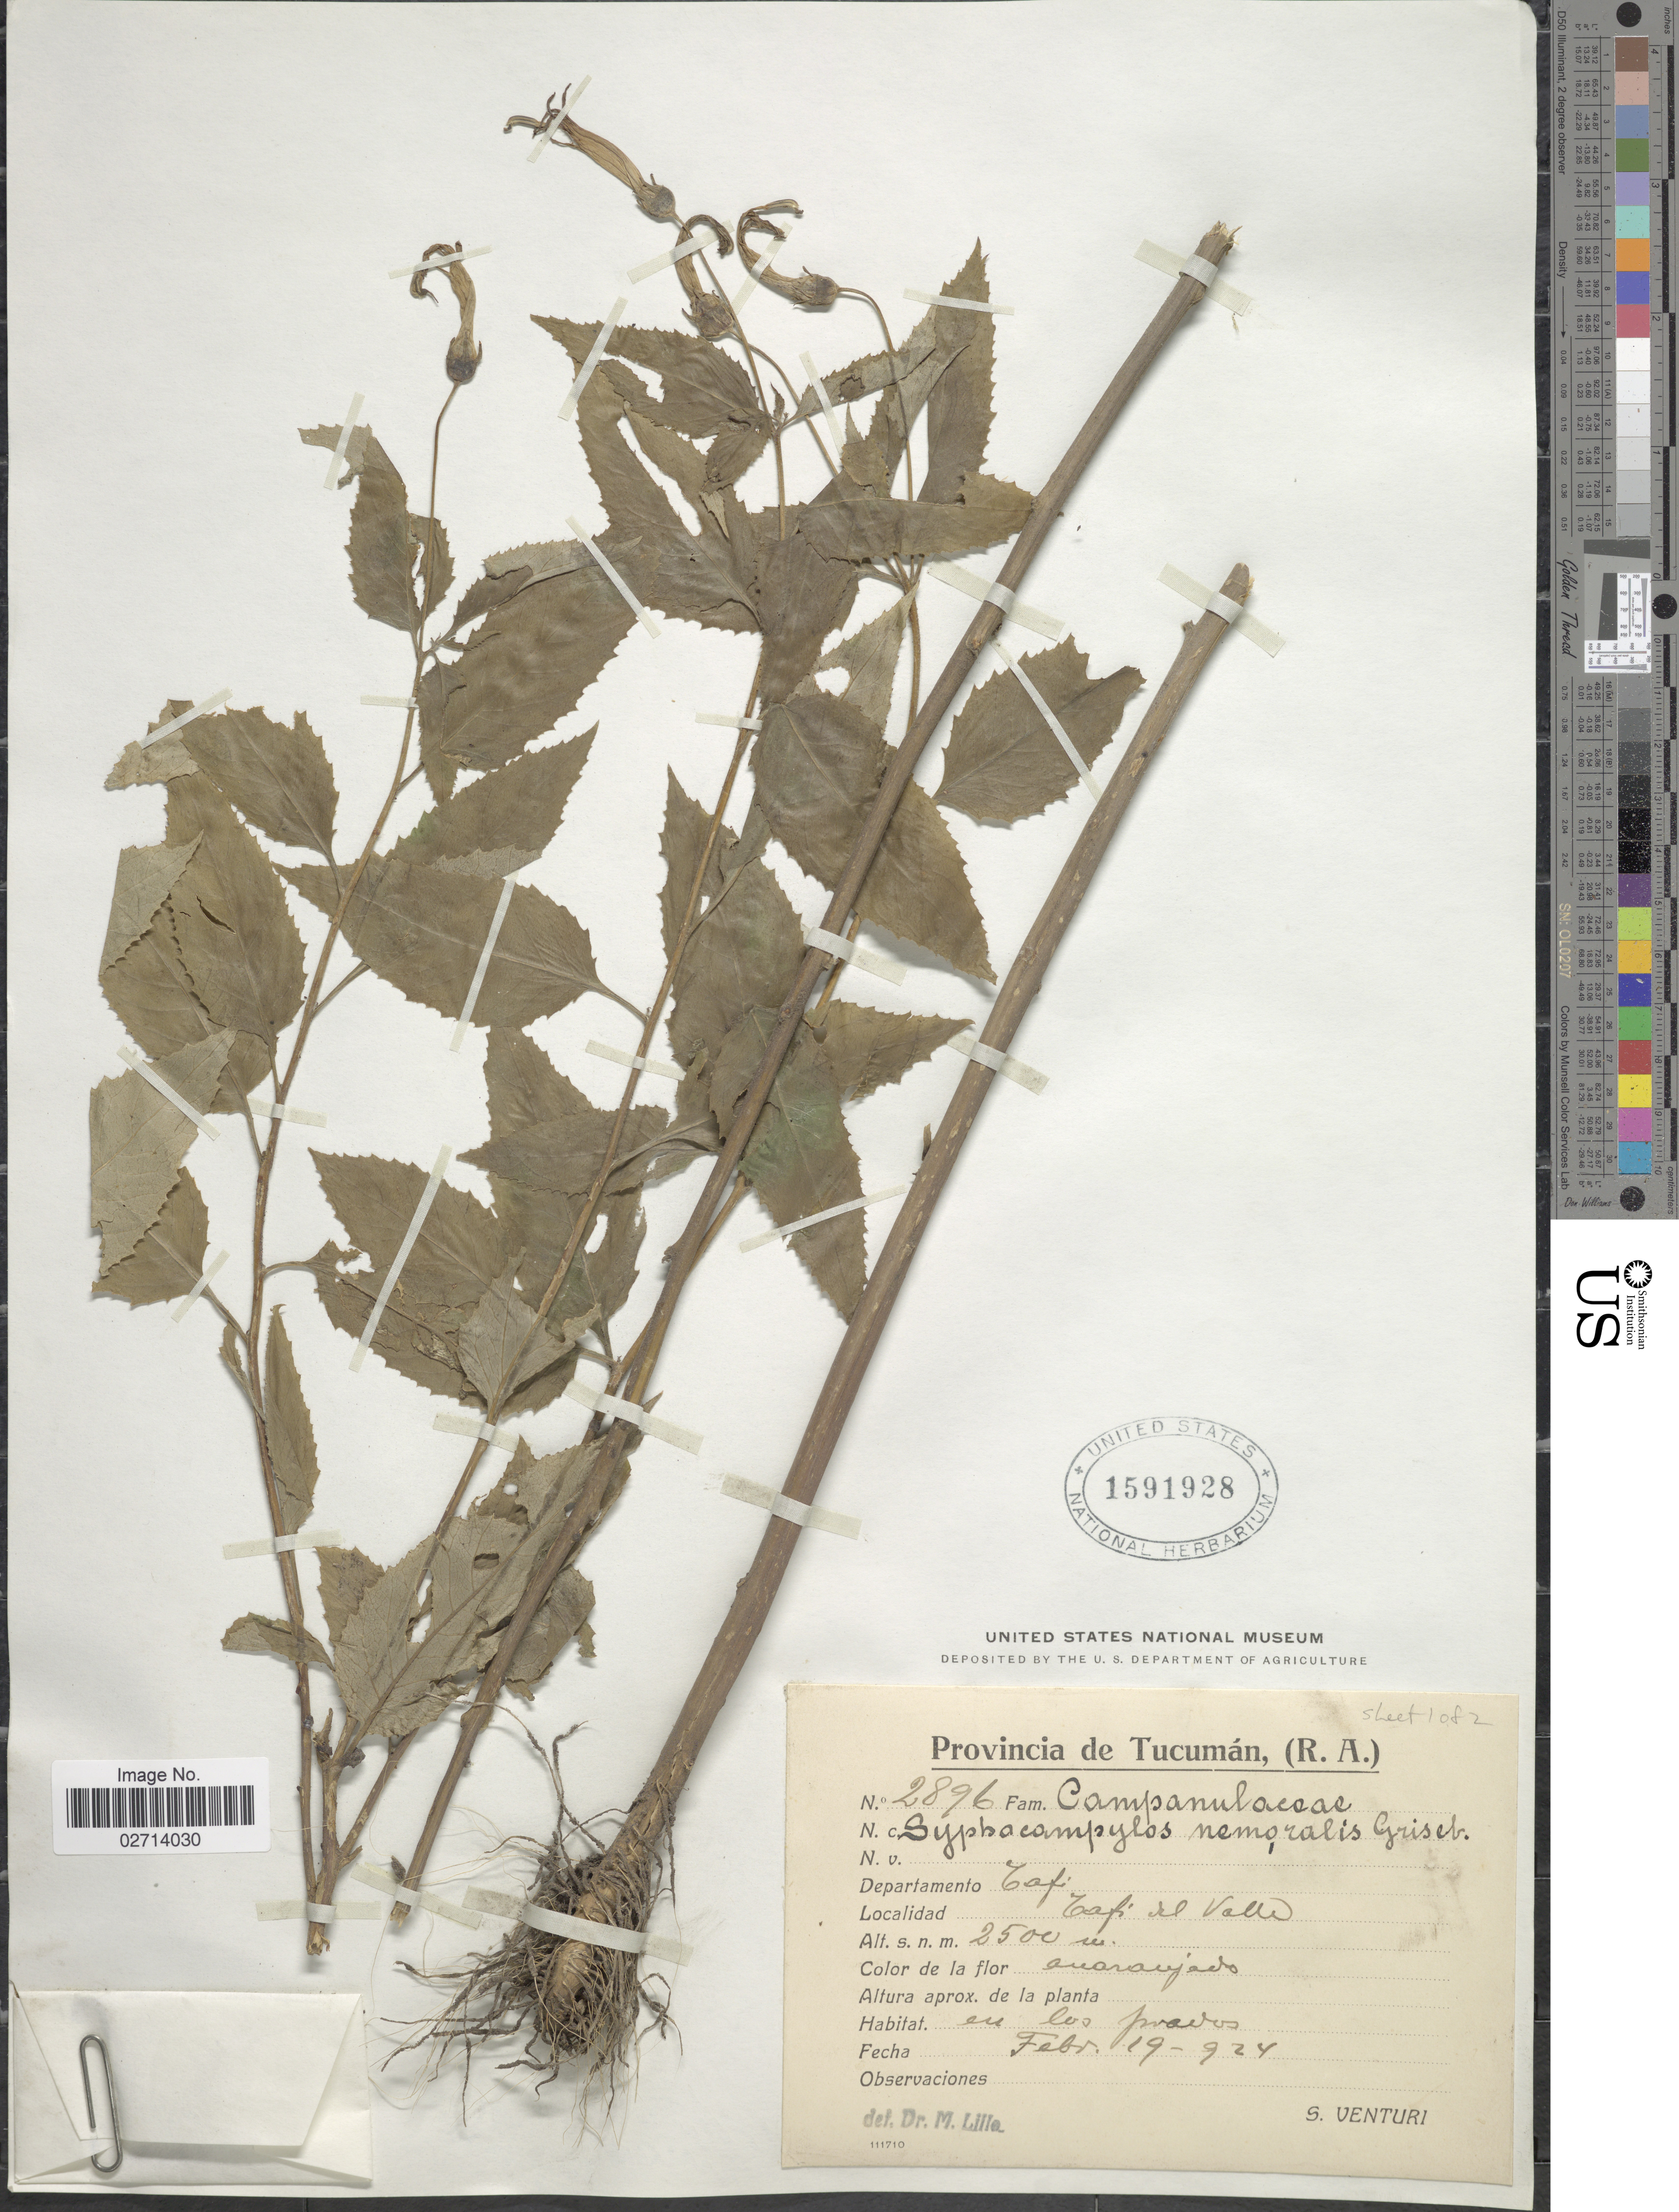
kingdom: Plantae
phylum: Tracheophyta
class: Magnoliopsida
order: Asterales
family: Campanulaceae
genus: Siphocampylus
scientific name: Siphocampylus nemoralis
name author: Griseb.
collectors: S. Venturi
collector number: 2896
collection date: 1924-02-19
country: Argentina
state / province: Tucuman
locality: Provincia de Tucumán, (R.A.). Departamento Tafi. Tafi del Valle.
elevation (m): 2500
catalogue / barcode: US 1591928